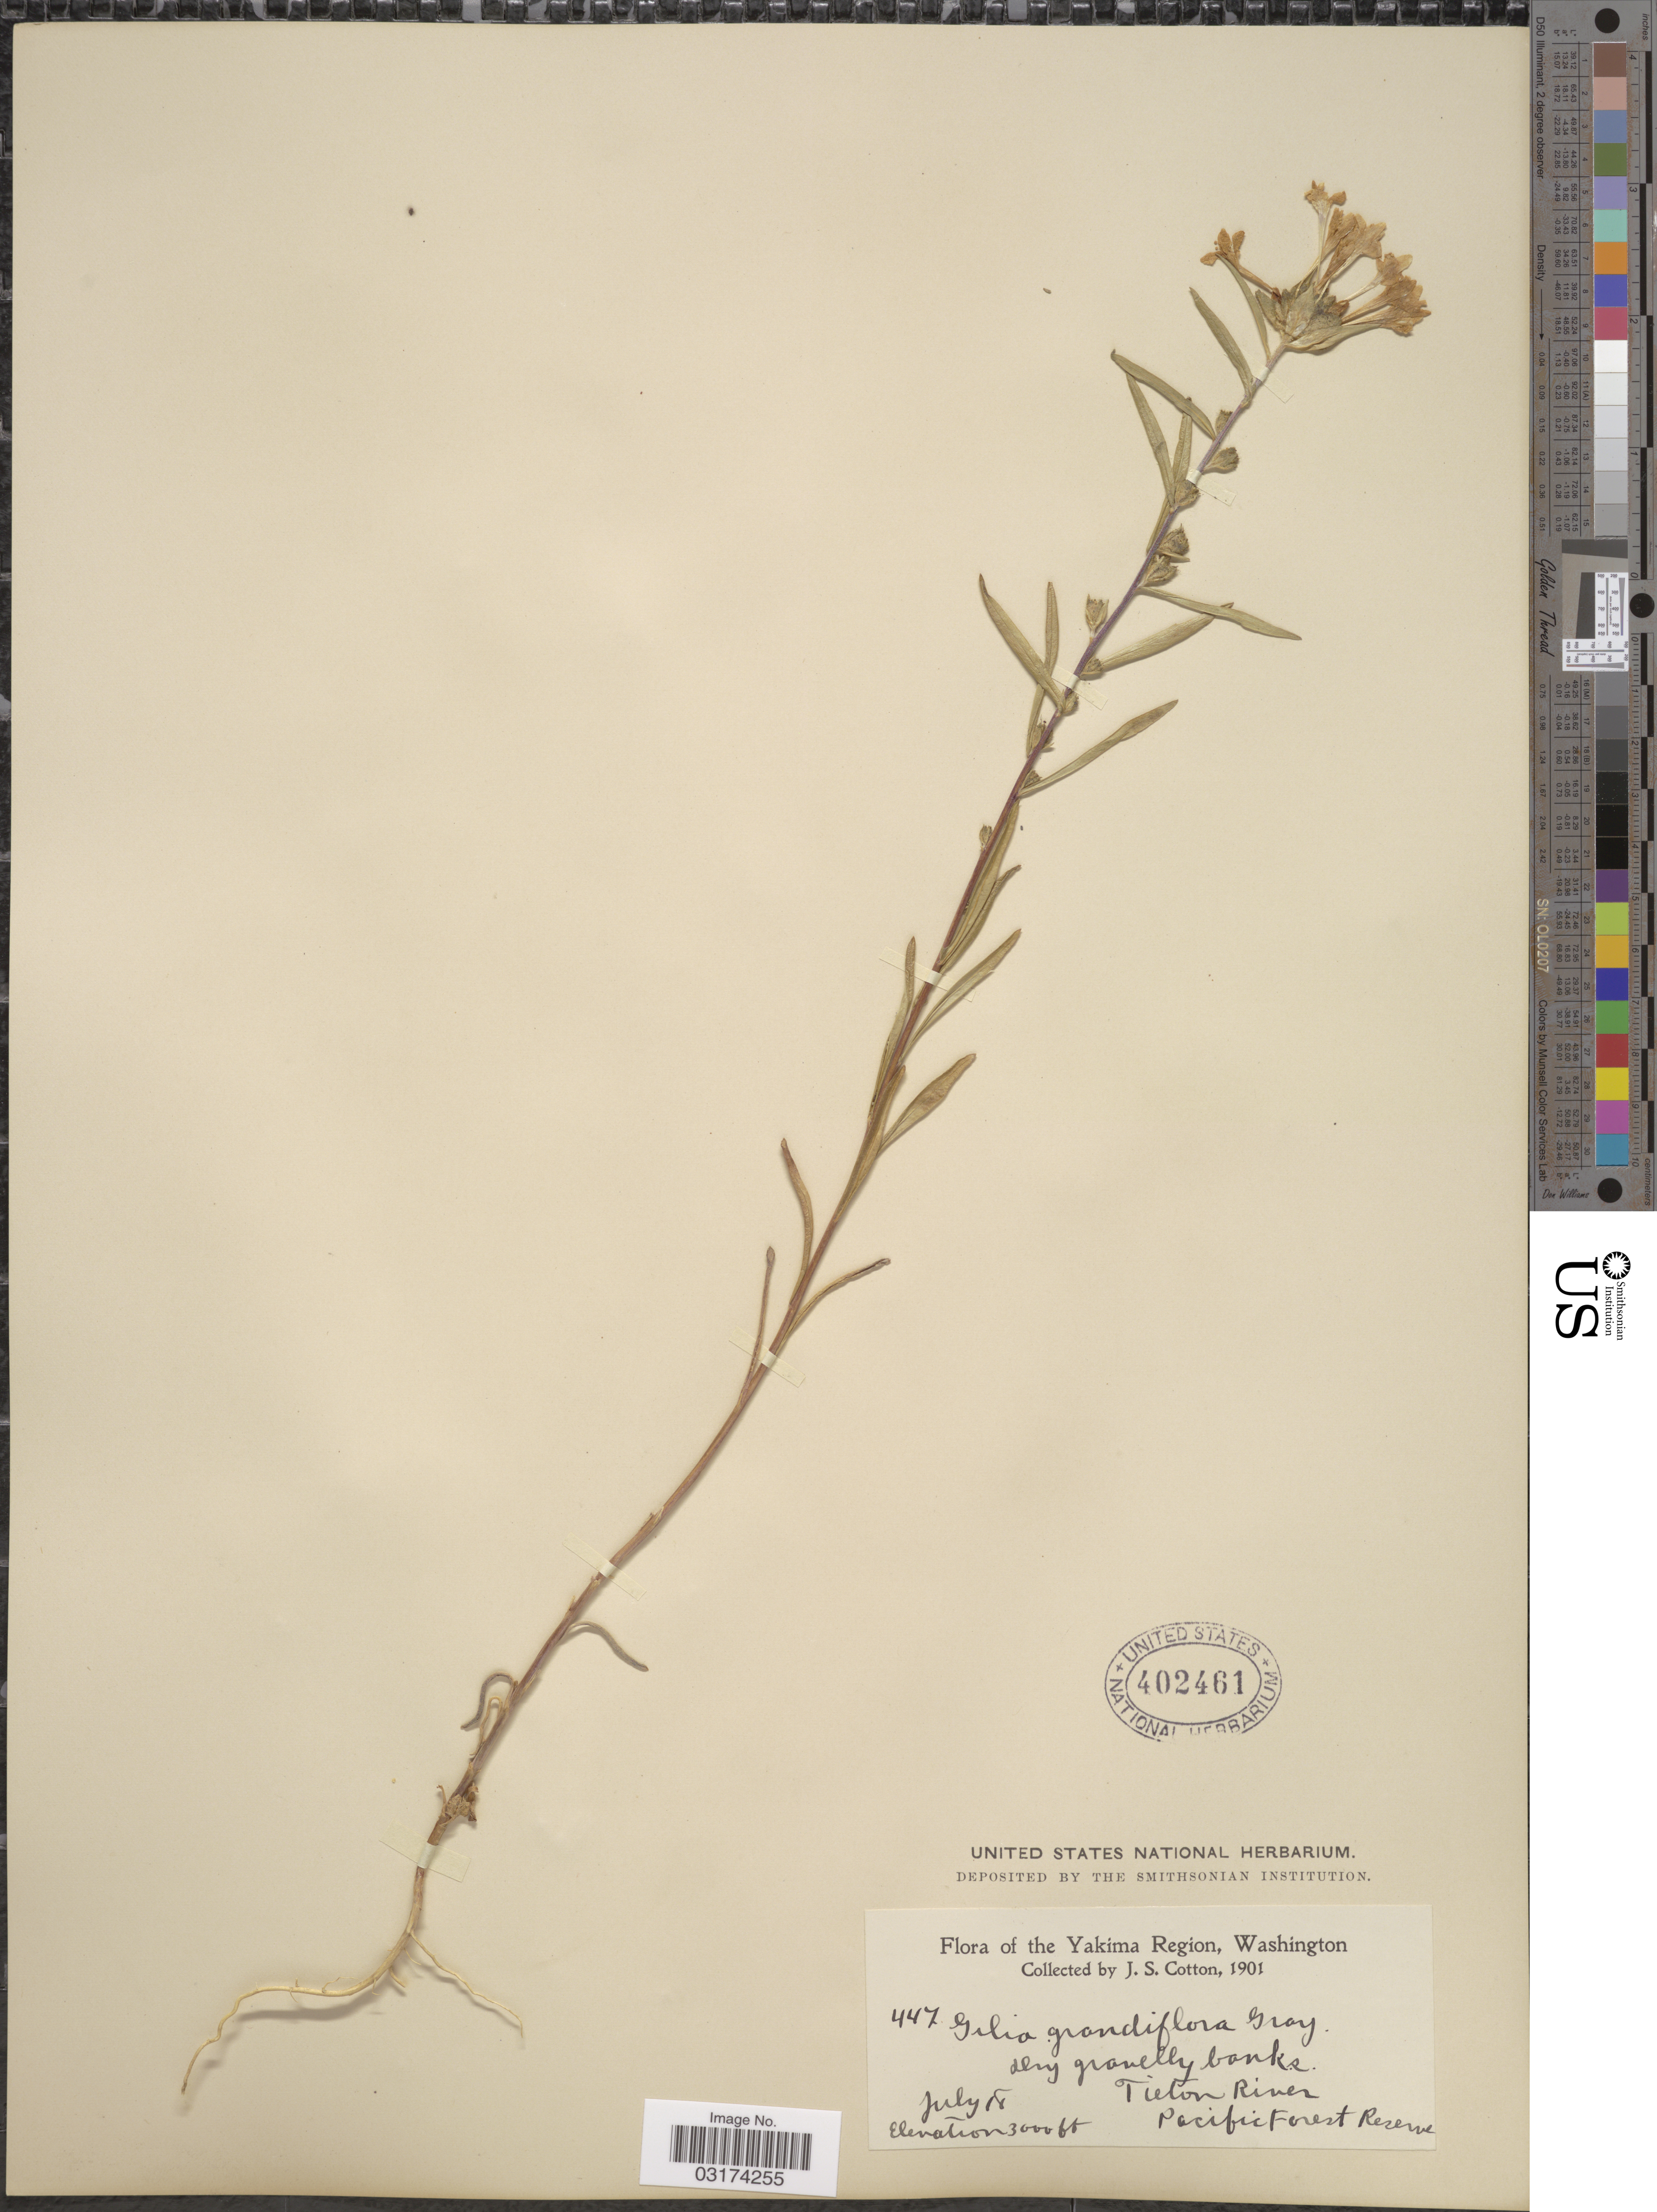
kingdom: Plantae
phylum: Tracheophyta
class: Magnoliopsida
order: Ericales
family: Polemoniaceae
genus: Collomia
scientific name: Collomia grandiflora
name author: Douglas ex Lindl.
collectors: J. S. Cotton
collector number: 447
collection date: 1901-07-18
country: United States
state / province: Washington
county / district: Yakima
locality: The Yakima Region, Washington. Tieton River. Pacific Forest Reserve.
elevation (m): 914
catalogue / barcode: US 402461